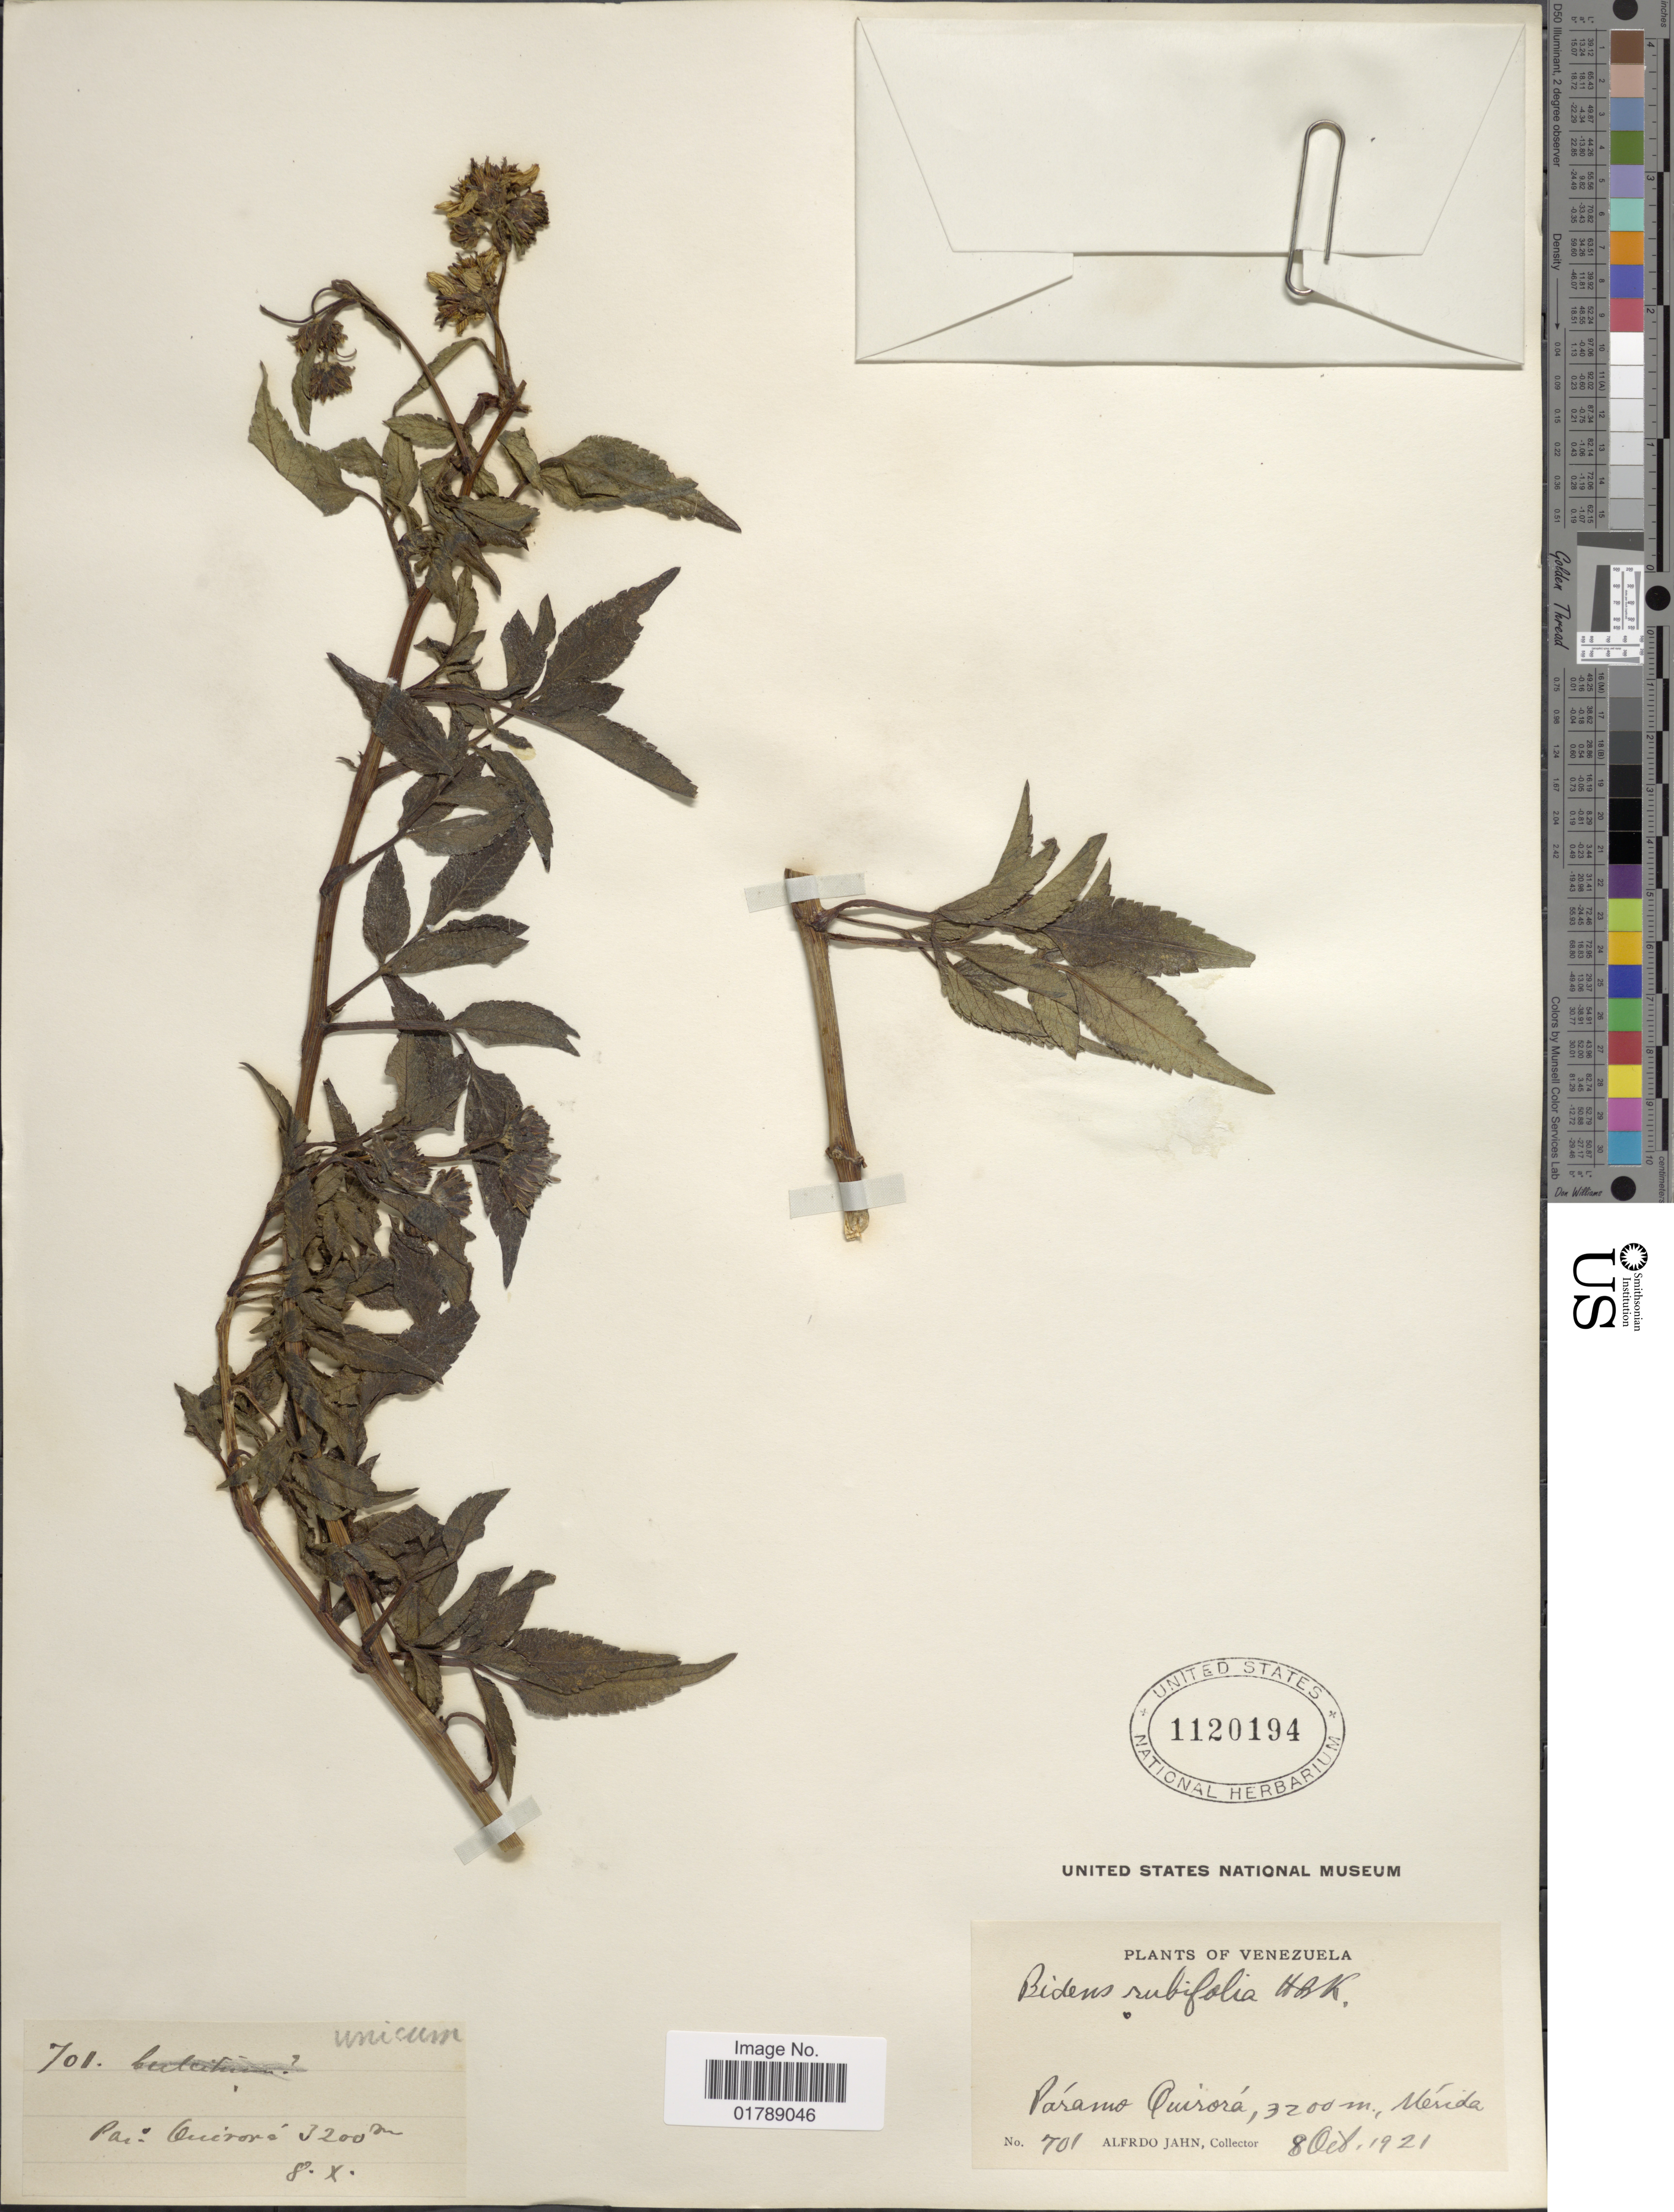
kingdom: Plantae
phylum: Tracheophyta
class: Magnoliopsida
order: Asterales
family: Asteraceae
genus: Bidens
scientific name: Bidens rubifolia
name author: Kunth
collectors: A. Jahn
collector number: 701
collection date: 1921-10-08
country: Venezuela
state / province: Mérida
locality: Páramo Quirorá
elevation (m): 3200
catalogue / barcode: US 1120194